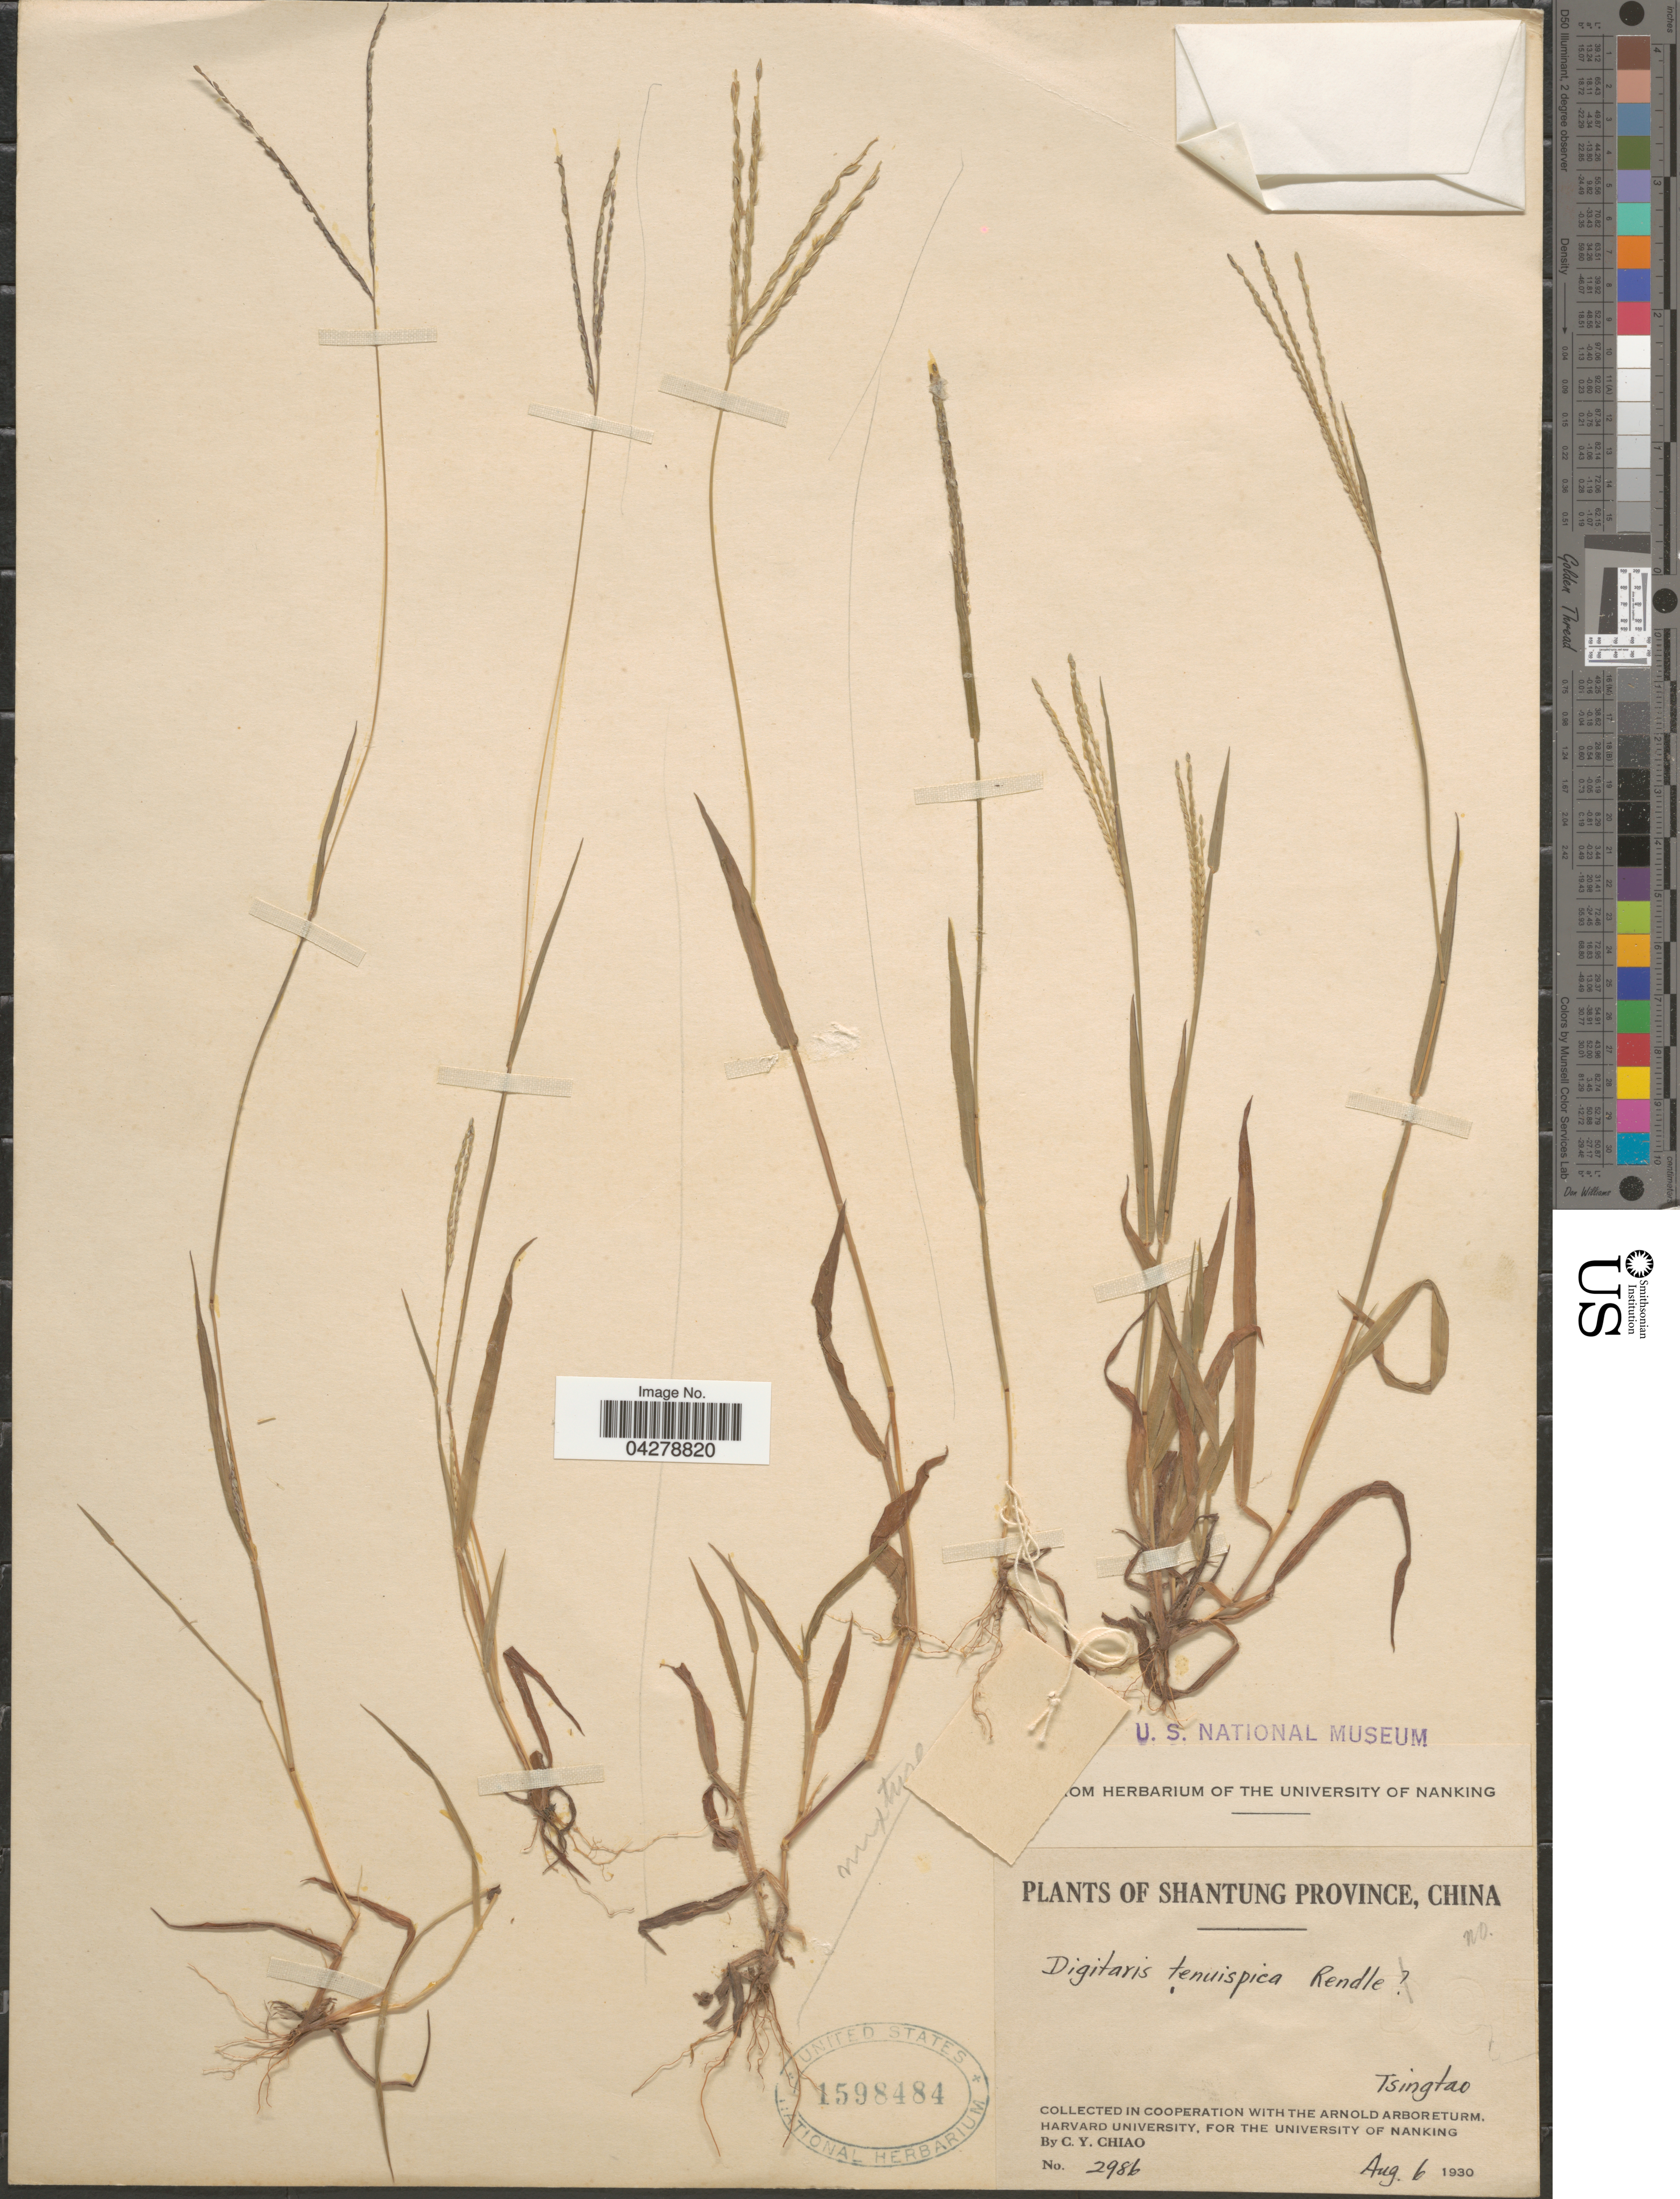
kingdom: Plantae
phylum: Tracheophyta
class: Liliopsida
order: Poales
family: Poaceae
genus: Digitaria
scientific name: Digitaria sp.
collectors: C. Y. Chiao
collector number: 2986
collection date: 1930-08-06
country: China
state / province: Shandong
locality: Shantung Province. Tsingtao.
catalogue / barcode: US 1598484